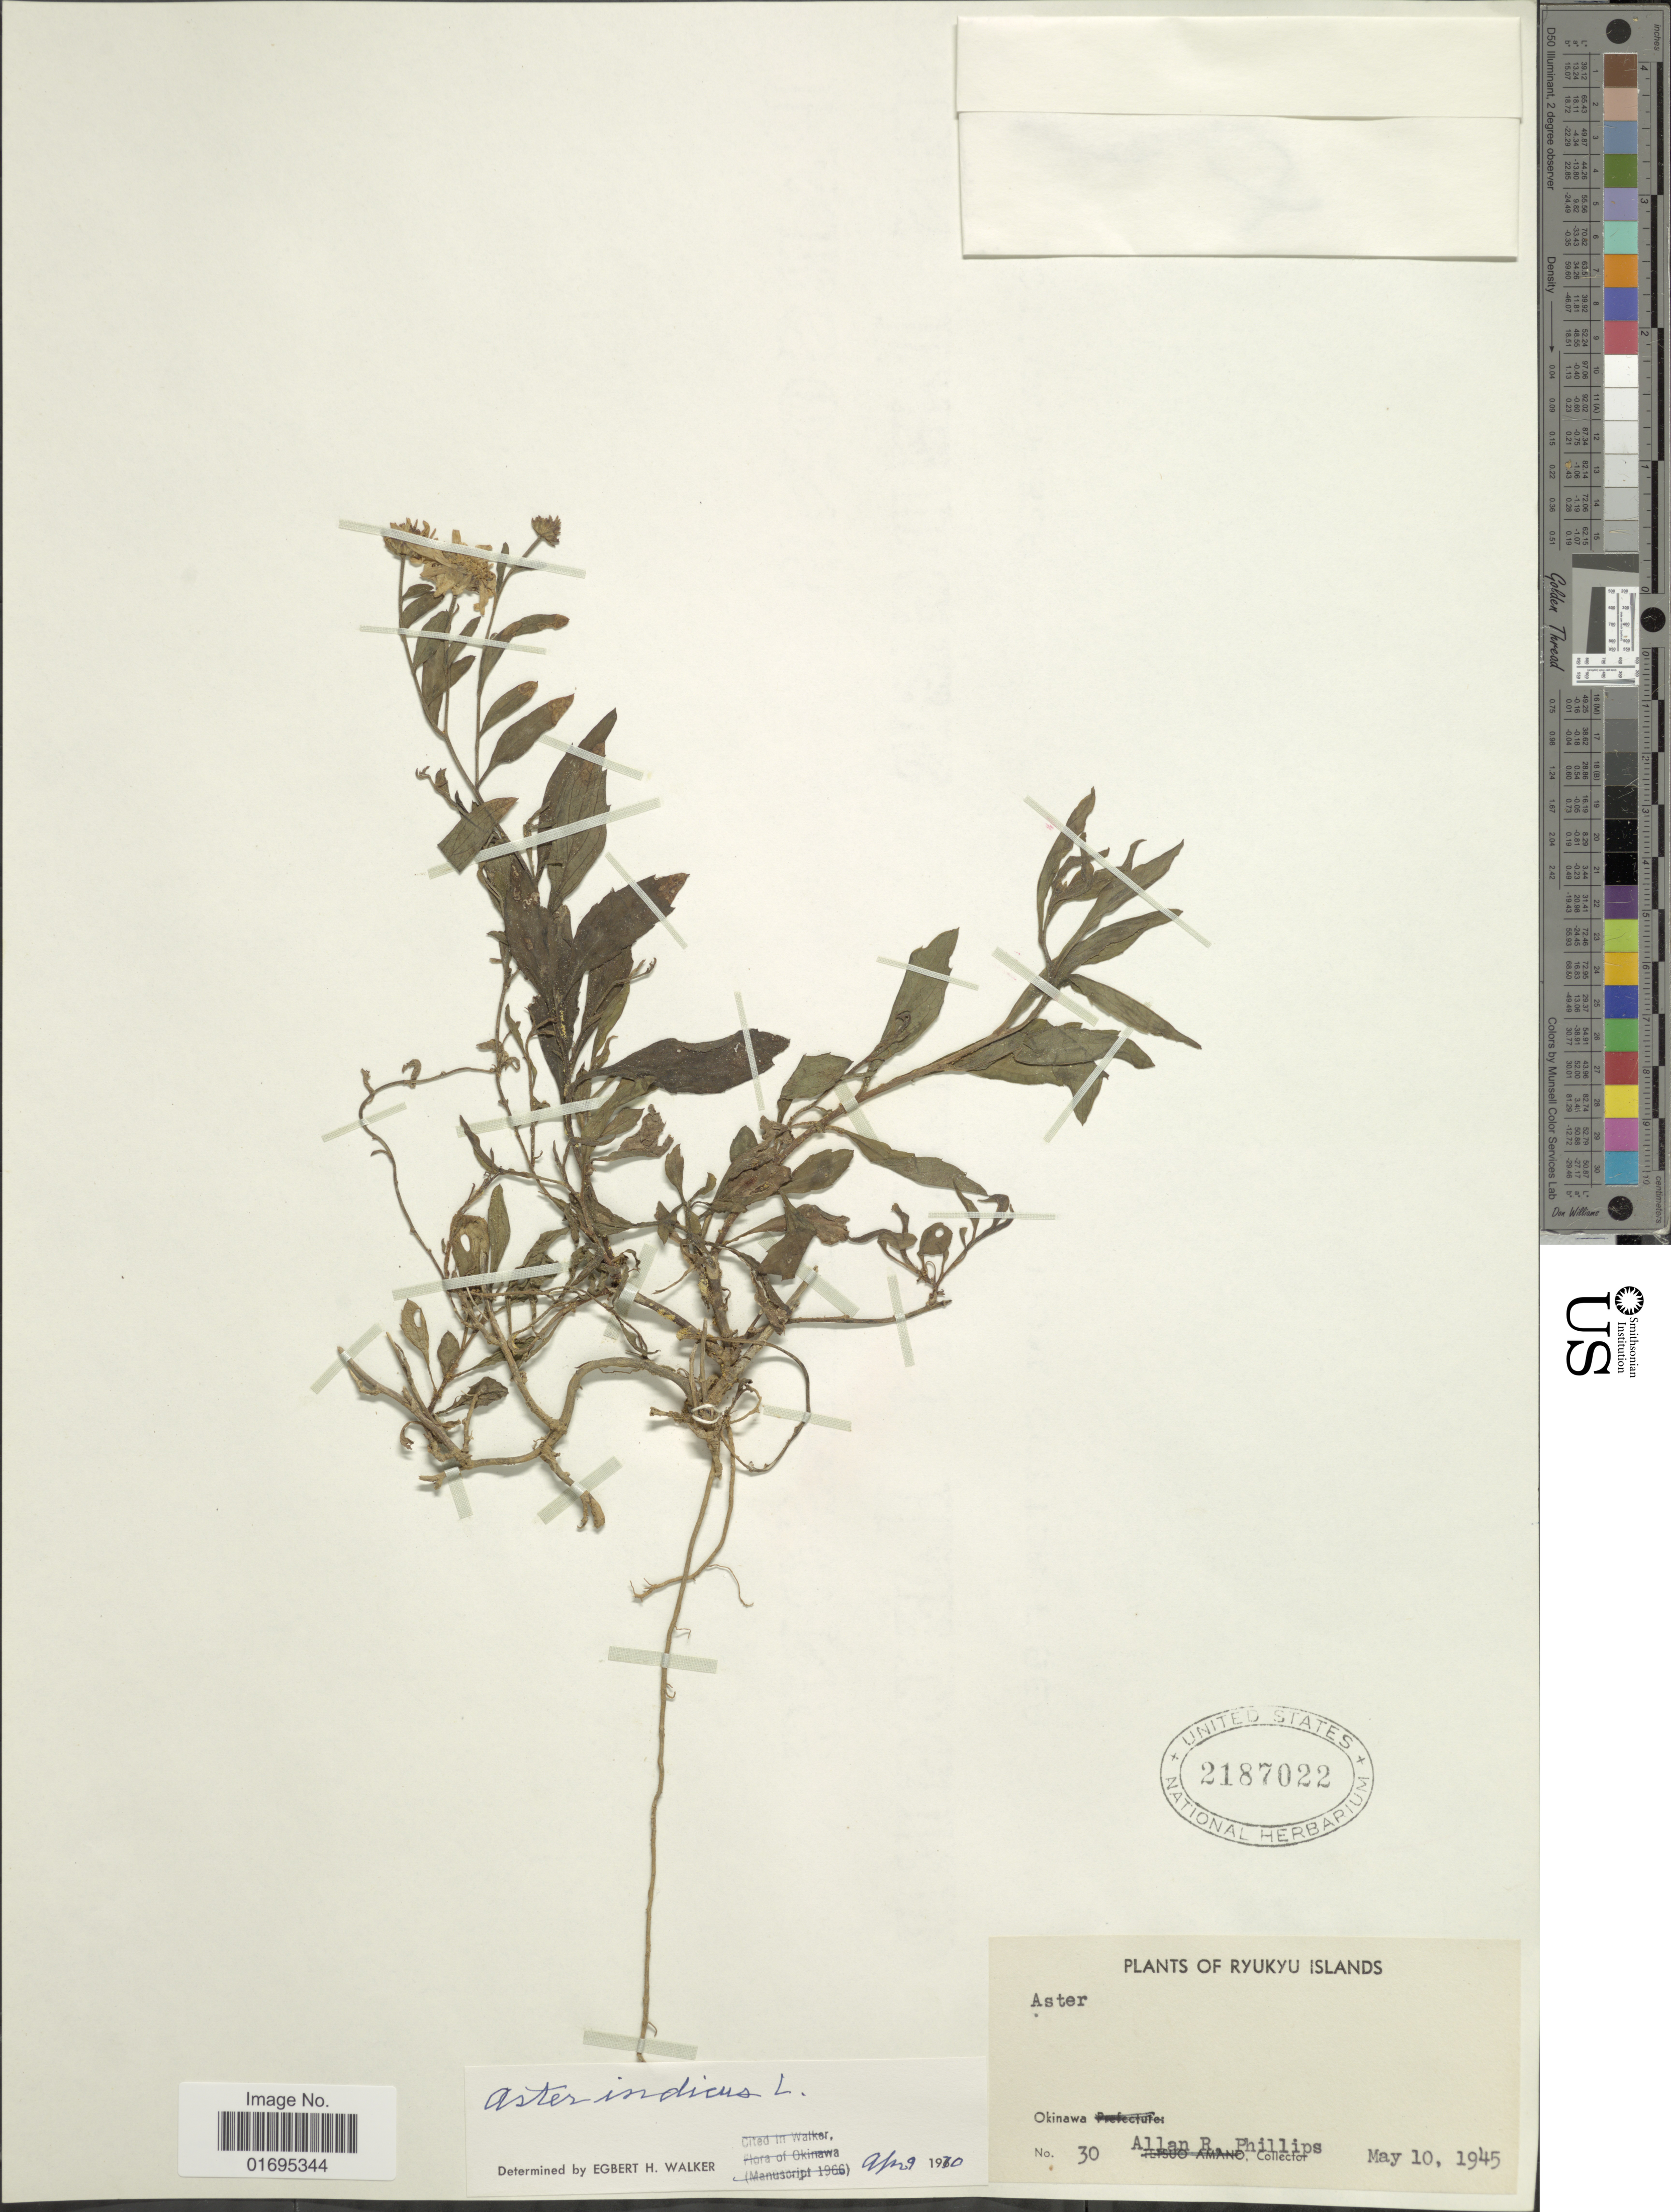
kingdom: Plantae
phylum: Tracheophyta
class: Magnoliopsida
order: Asterales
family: Asteraceae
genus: Kalimeris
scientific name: Kalimeris indica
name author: (L.) Sch. Bip.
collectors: A. R. Phillips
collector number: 30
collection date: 1945-05-10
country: Japan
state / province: Okinawa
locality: Ryukyu Islands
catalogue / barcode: US 2187022